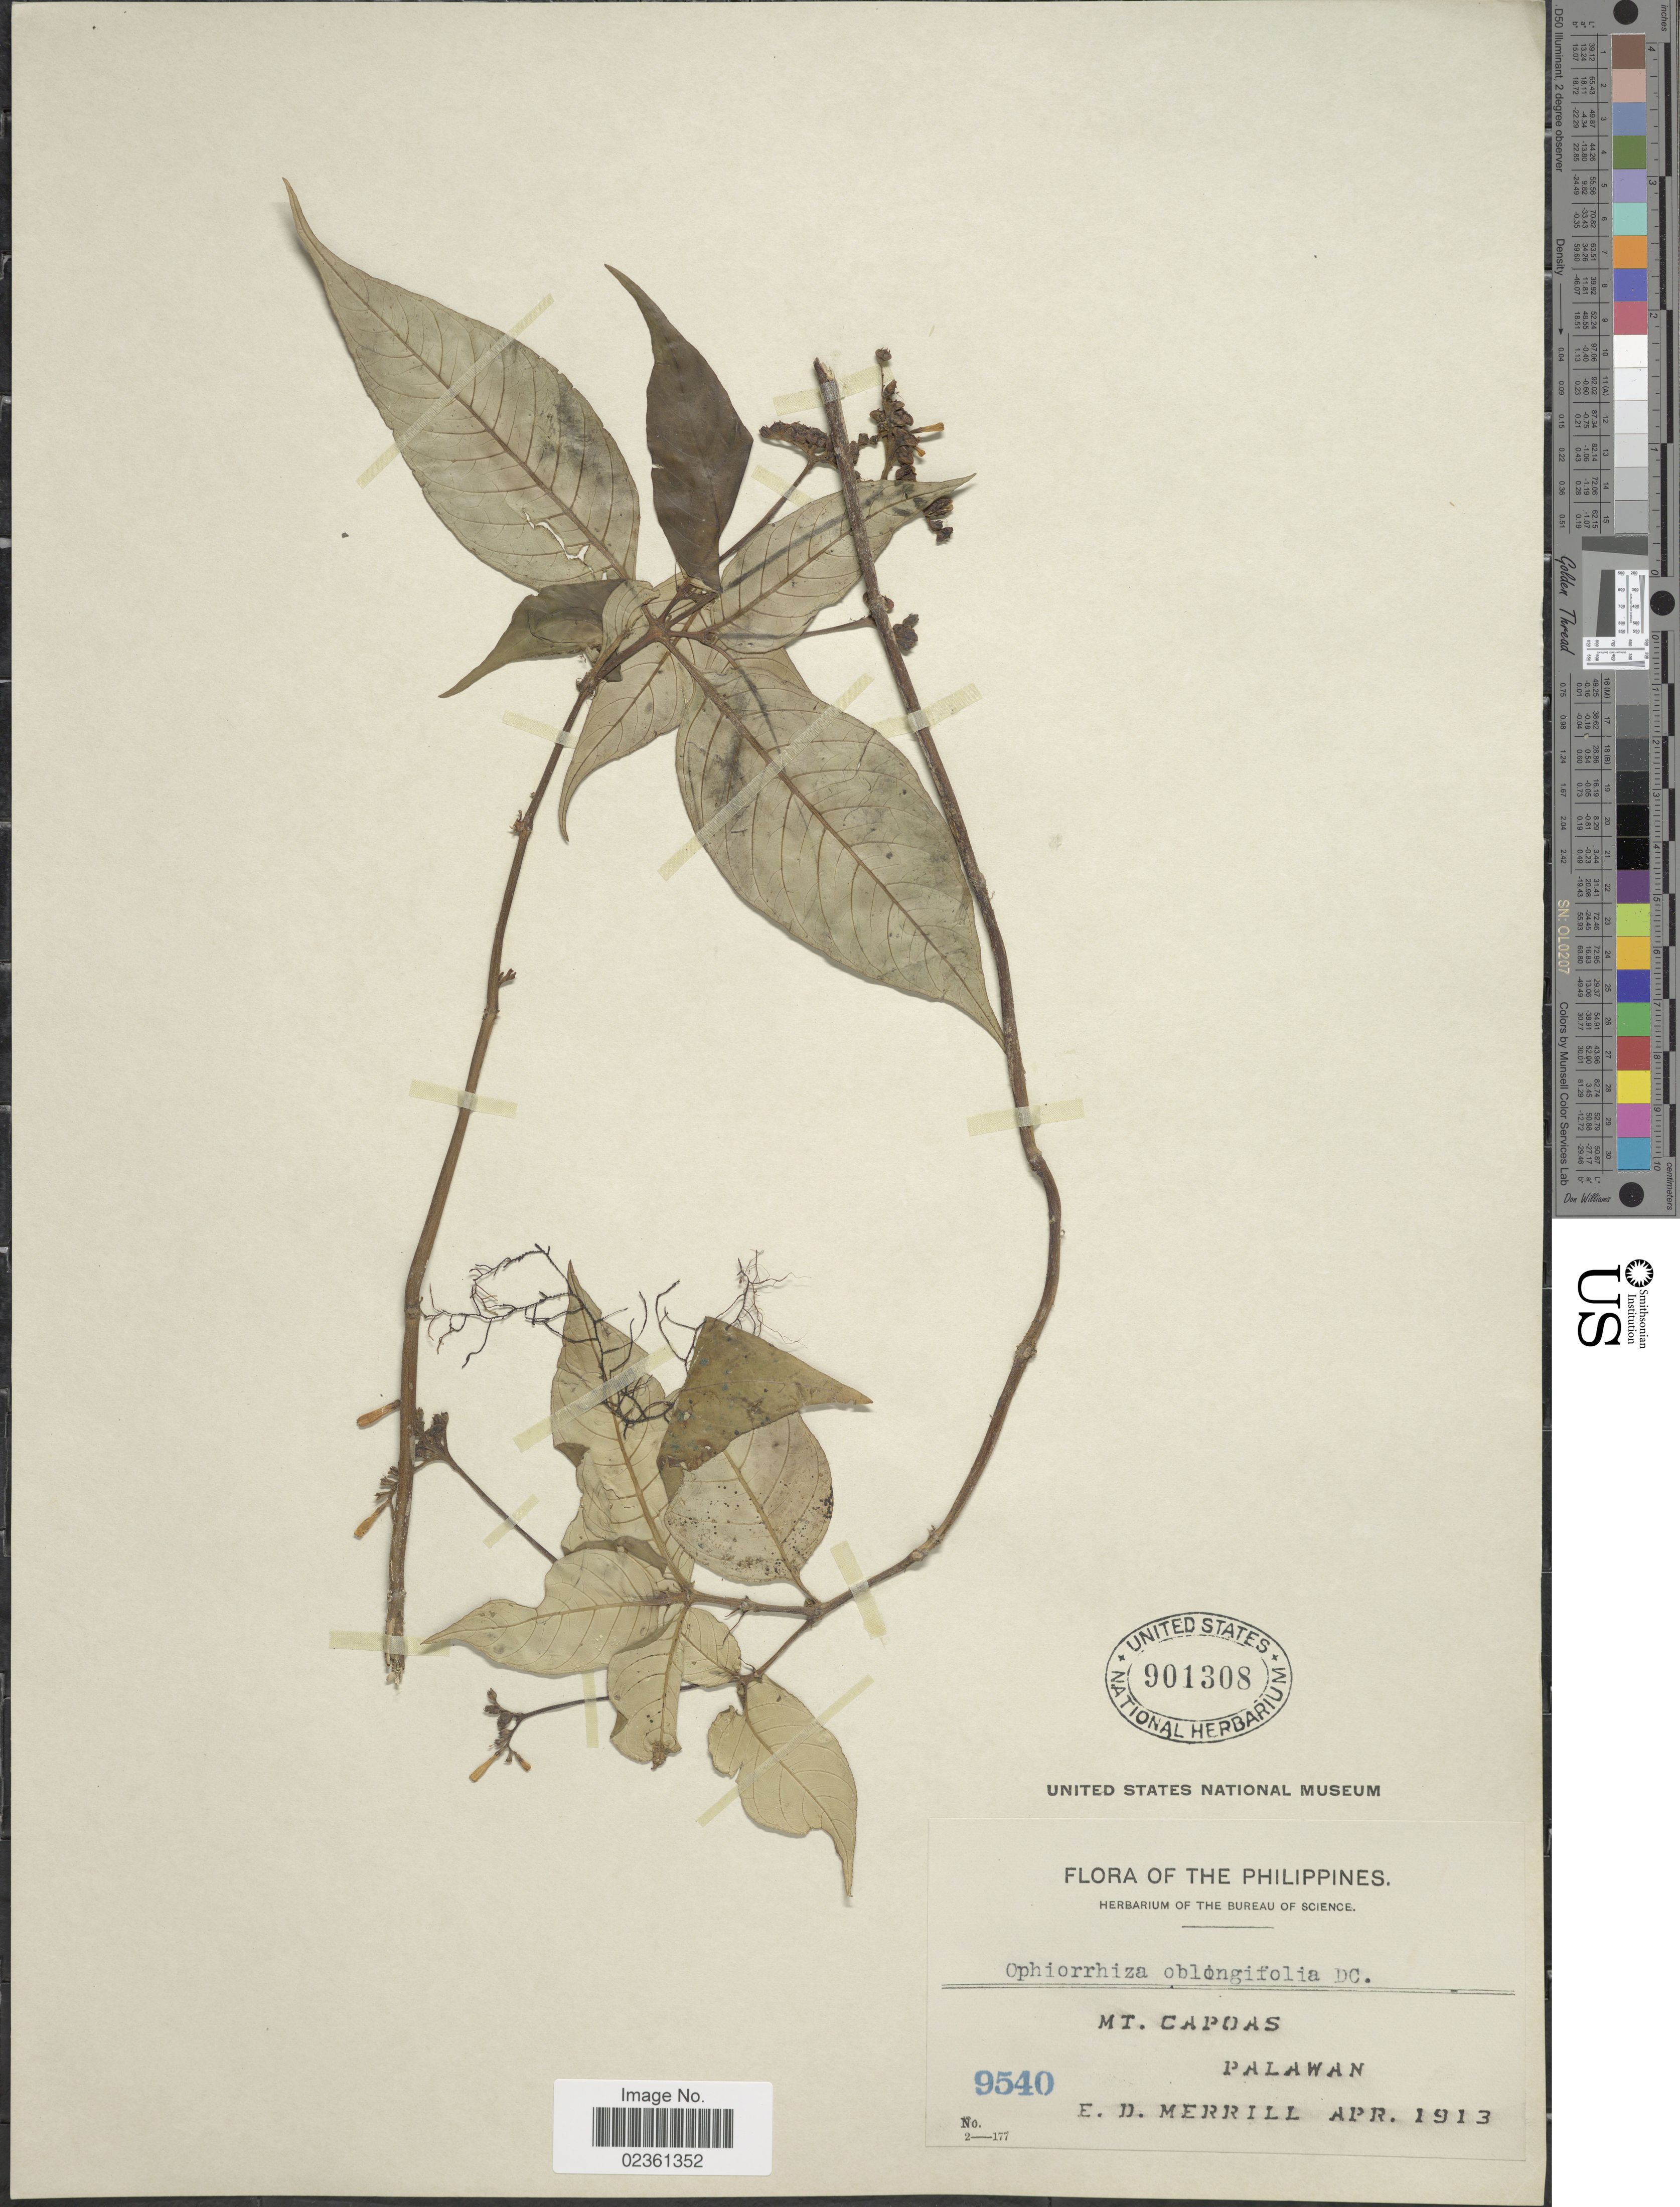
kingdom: Plantae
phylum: Tracheophyta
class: Magnoliopsida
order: Gentianales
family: Rubiaceae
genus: Ophiorrhiza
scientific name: Ophiorrhiza oblongifolia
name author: DC.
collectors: E. D. Merrill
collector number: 9540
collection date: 1913-04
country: Philippines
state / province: Mimaropa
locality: Mt. Capoas, Palawan.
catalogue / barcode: US 901308